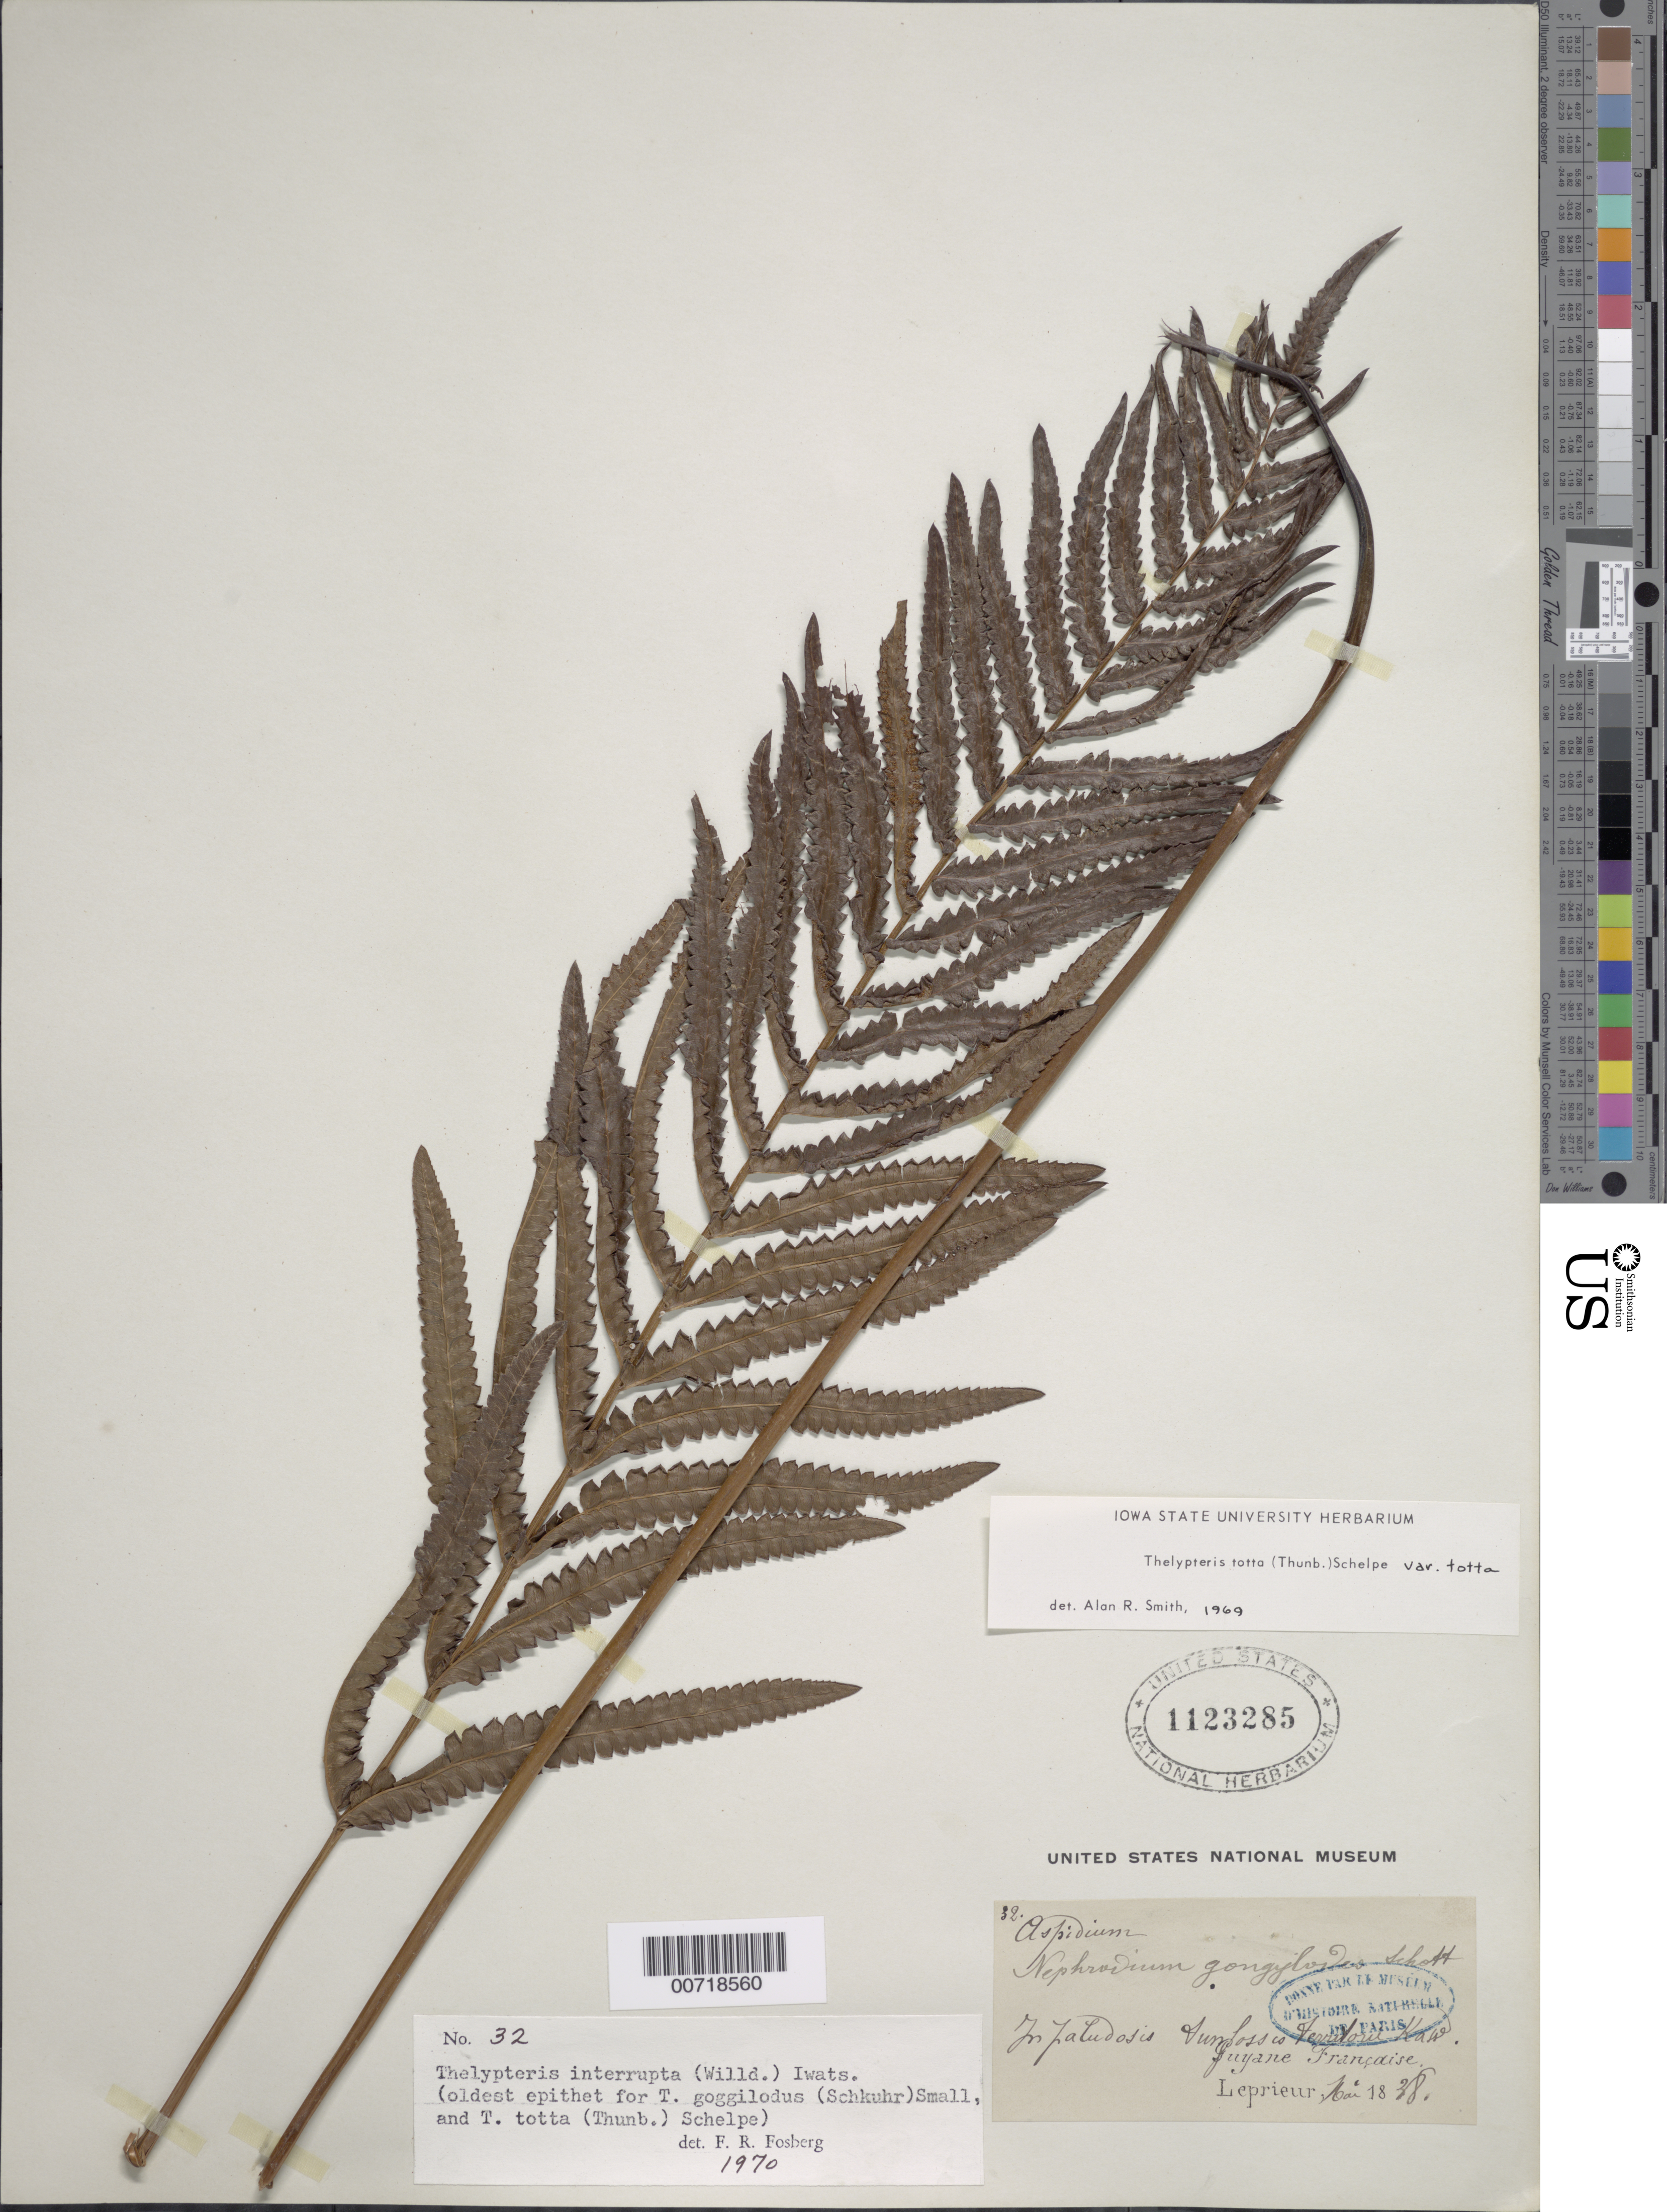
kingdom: Plantae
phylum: Tracheophyta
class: Polypodiopsida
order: Polypodiales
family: Thelypteridaceae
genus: Cyclosorus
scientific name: Cyclosorus interruptus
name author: (Willd.) H. Itô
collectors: F. M. R. Leprieur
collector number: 32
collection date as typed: May 1838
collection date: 1838-05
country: French Guiana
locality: Kaw ?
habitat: Paludosis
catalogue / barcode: US 1123285